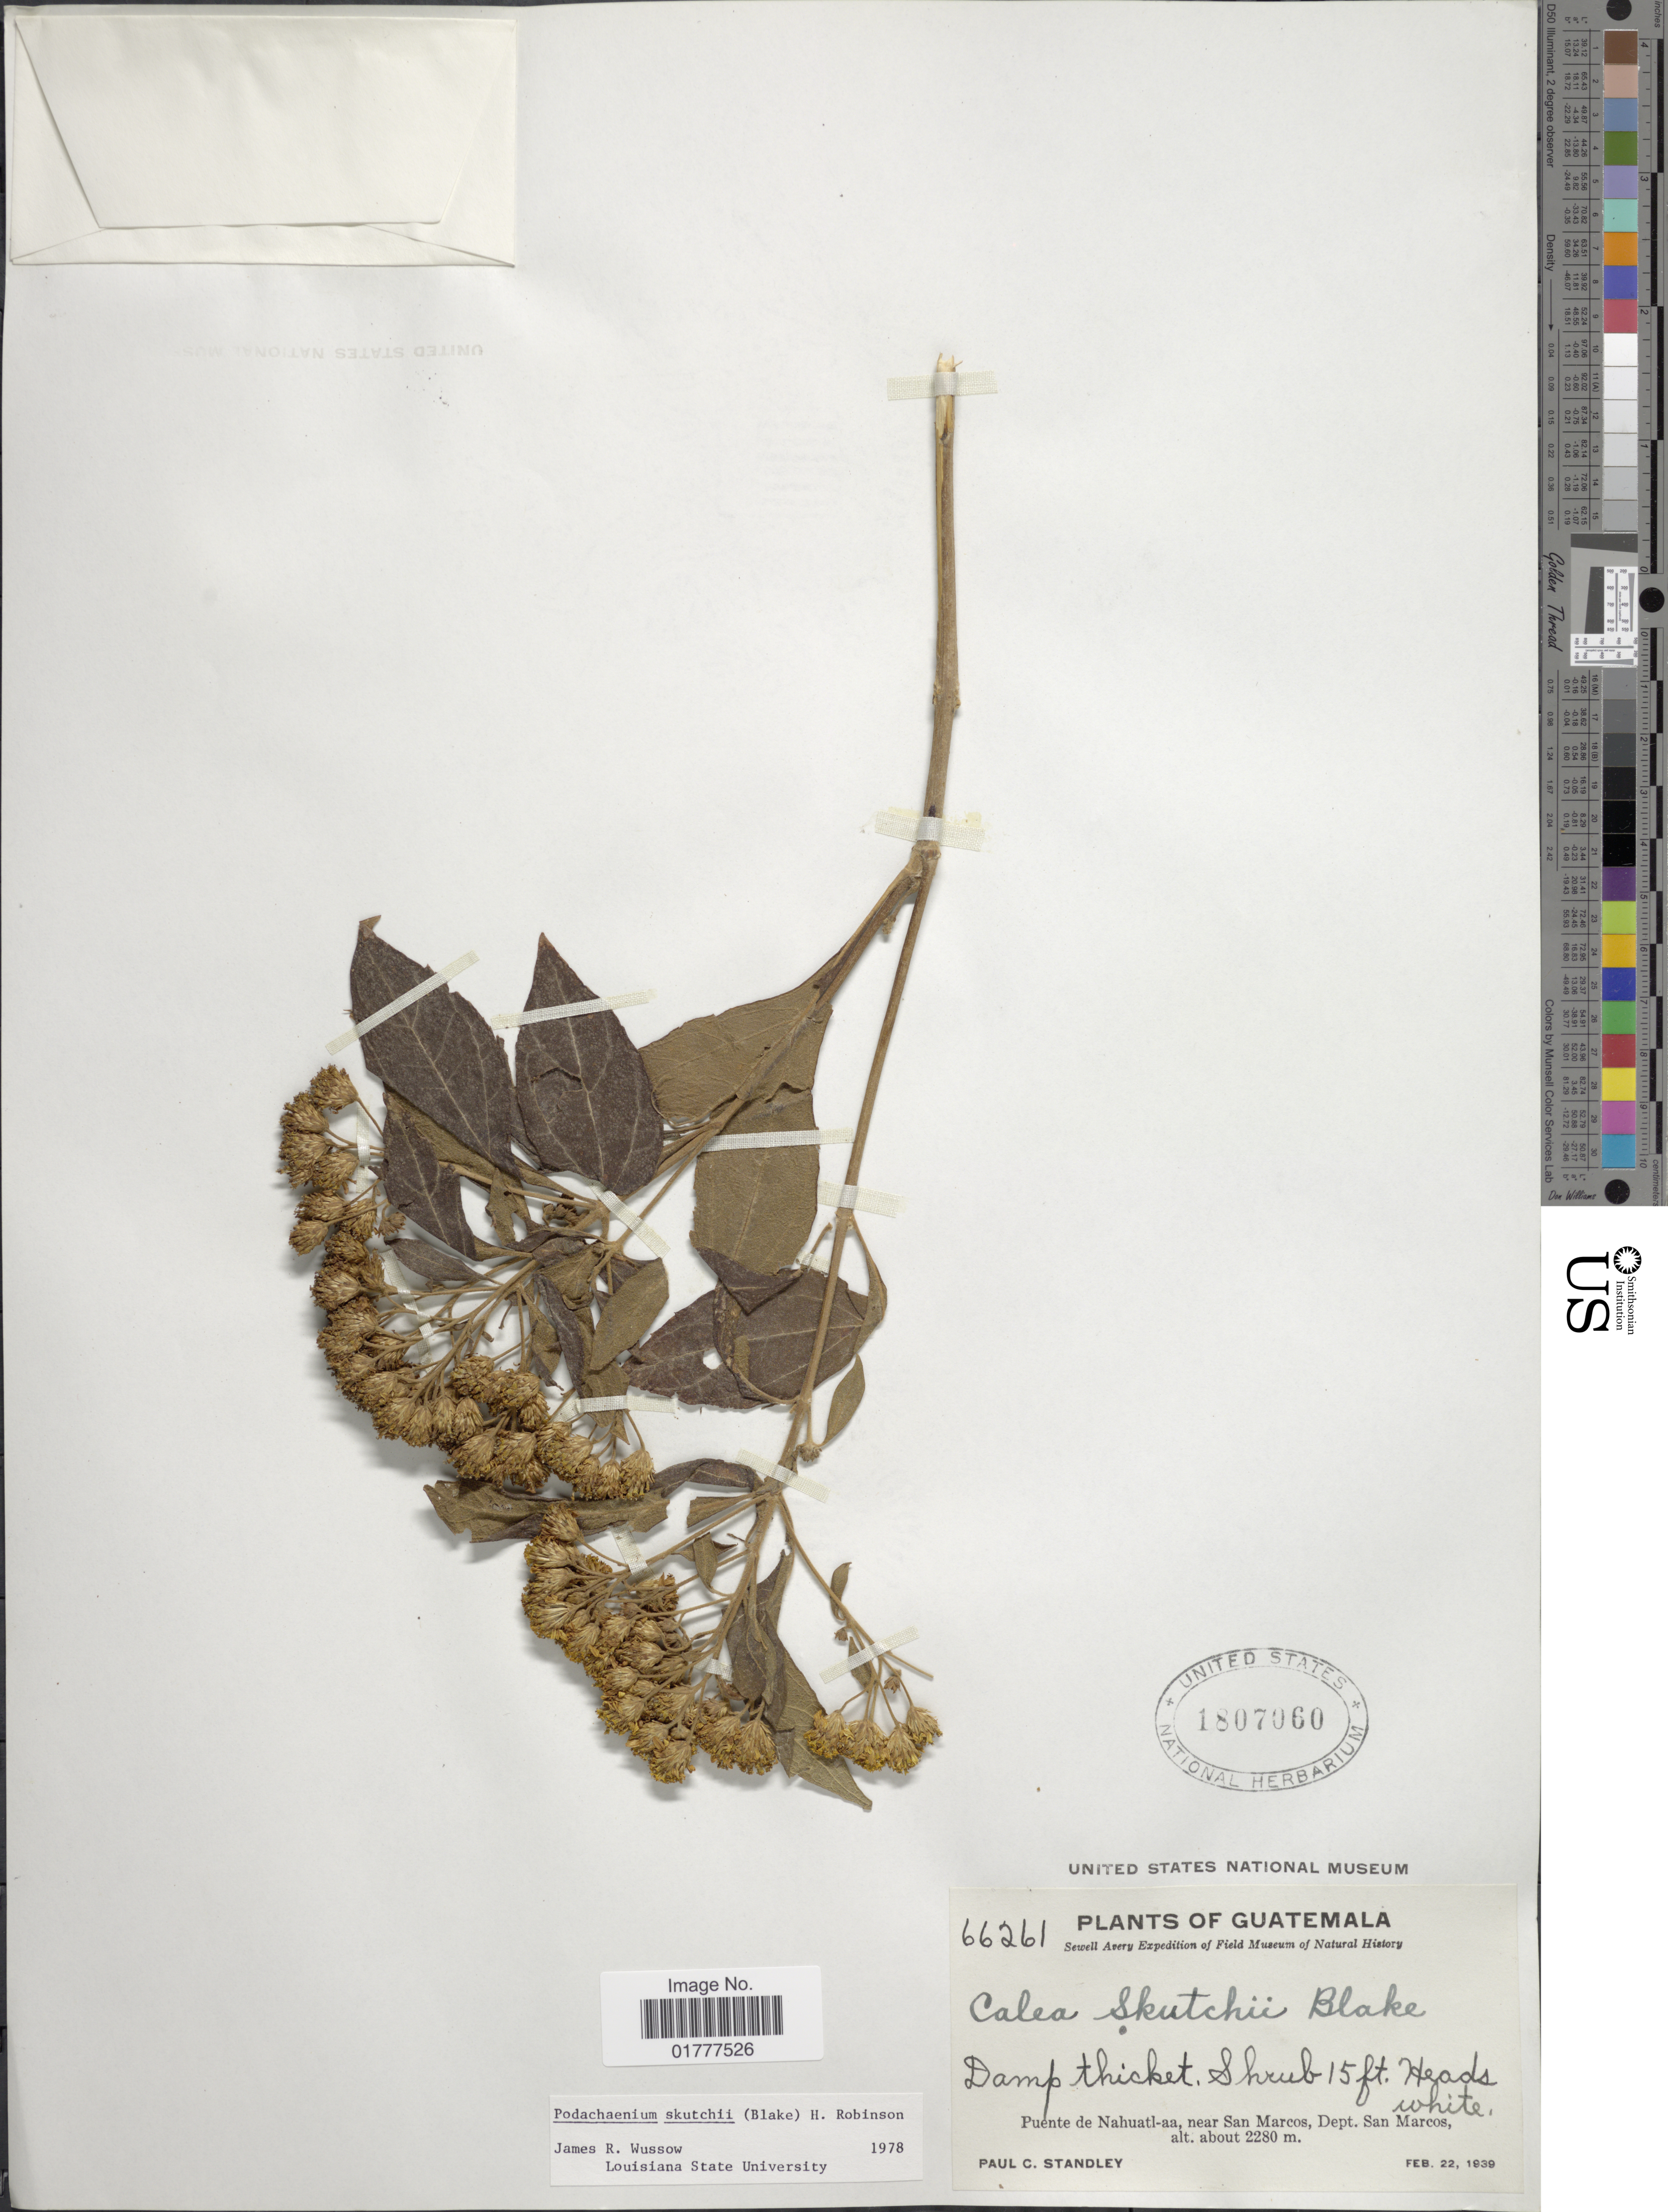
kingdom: Plantae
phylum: Tracheophyta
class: Magnoliopsida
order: Asterales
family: Asteraceae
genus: Podachaenium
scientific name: Podachaenium skutchii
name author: (S.F. Blake) H. Rob.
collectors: P. C. Standley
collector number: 66261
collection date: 1939-02-22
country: Guatemala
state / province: San Marcos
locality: Puente de Nahuatl-aa, near San Marcos, Dept. San Marcos.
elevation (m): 2280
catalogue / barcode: US 1807060